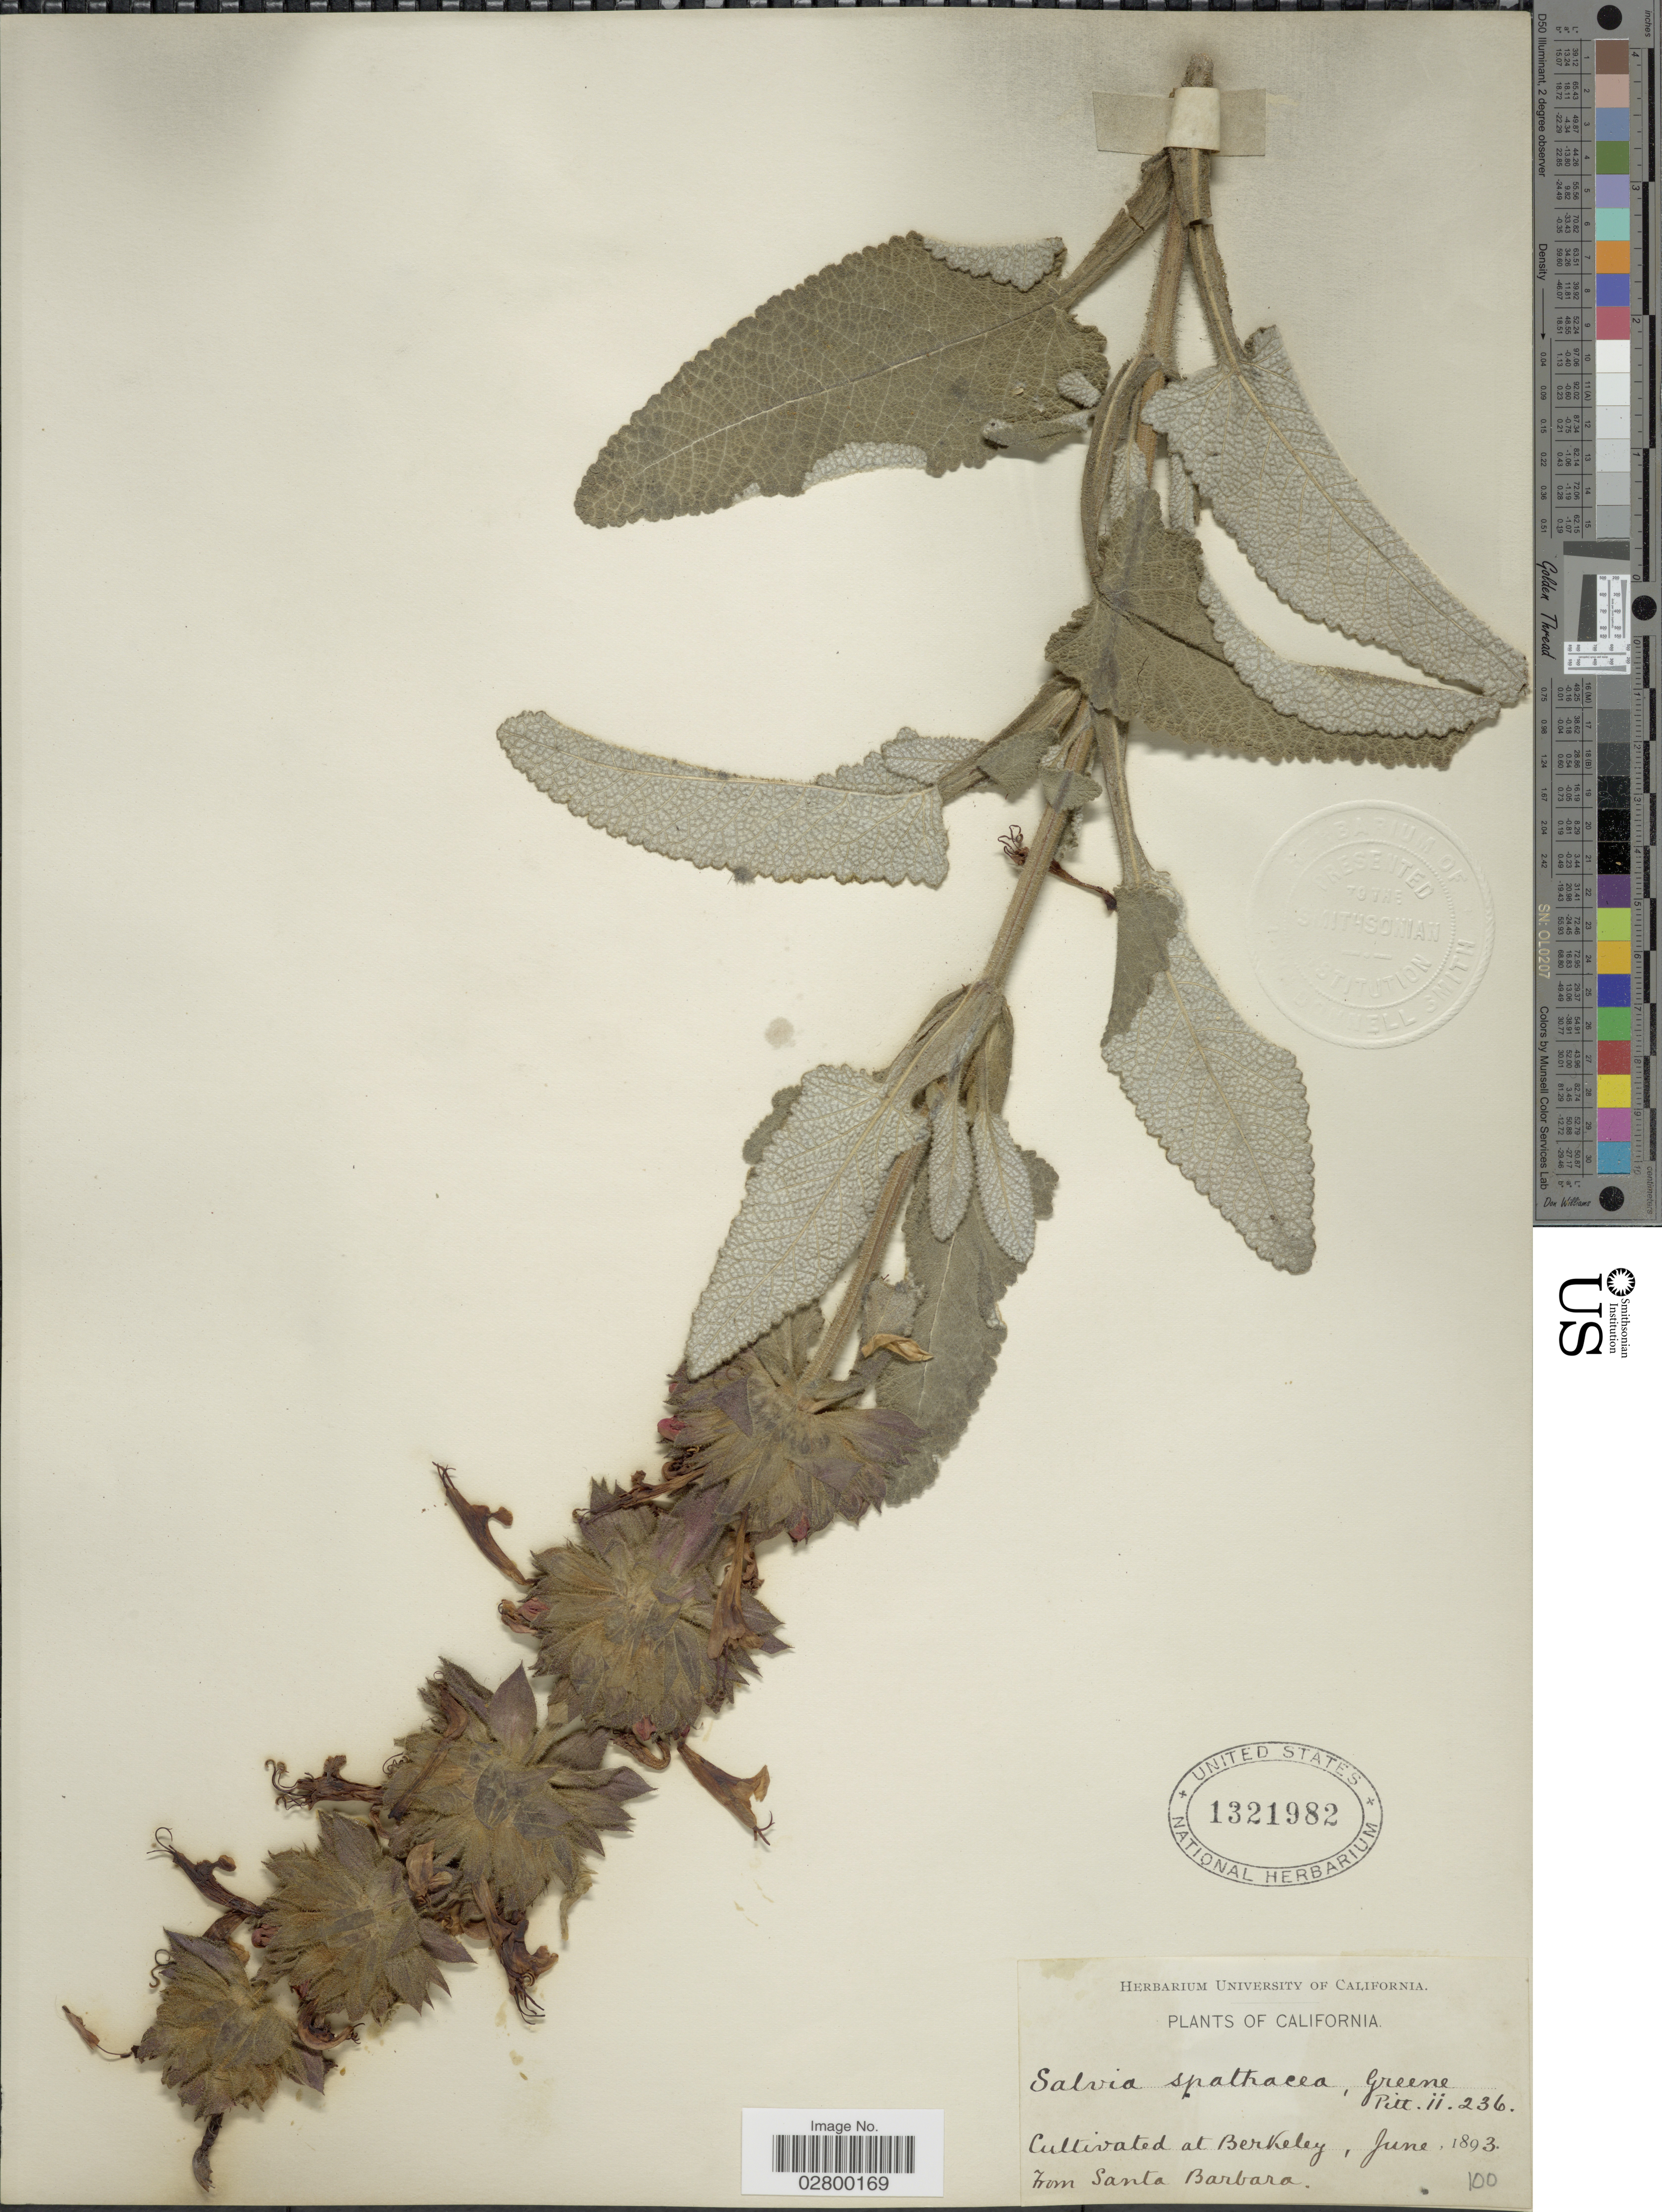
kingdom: Plantae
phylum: Tracheophyta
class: Magnoliopsida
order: Lamiales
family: Lamiaceae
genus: Salvia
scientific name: Salvia spathacea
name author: Greene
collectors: ex herb. Univ. of California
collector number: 100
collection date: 1893-06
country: United States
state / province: California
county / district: Alameda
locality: Cultivated at Berkeley, from Santa Barbara.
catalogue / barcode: US 1321982